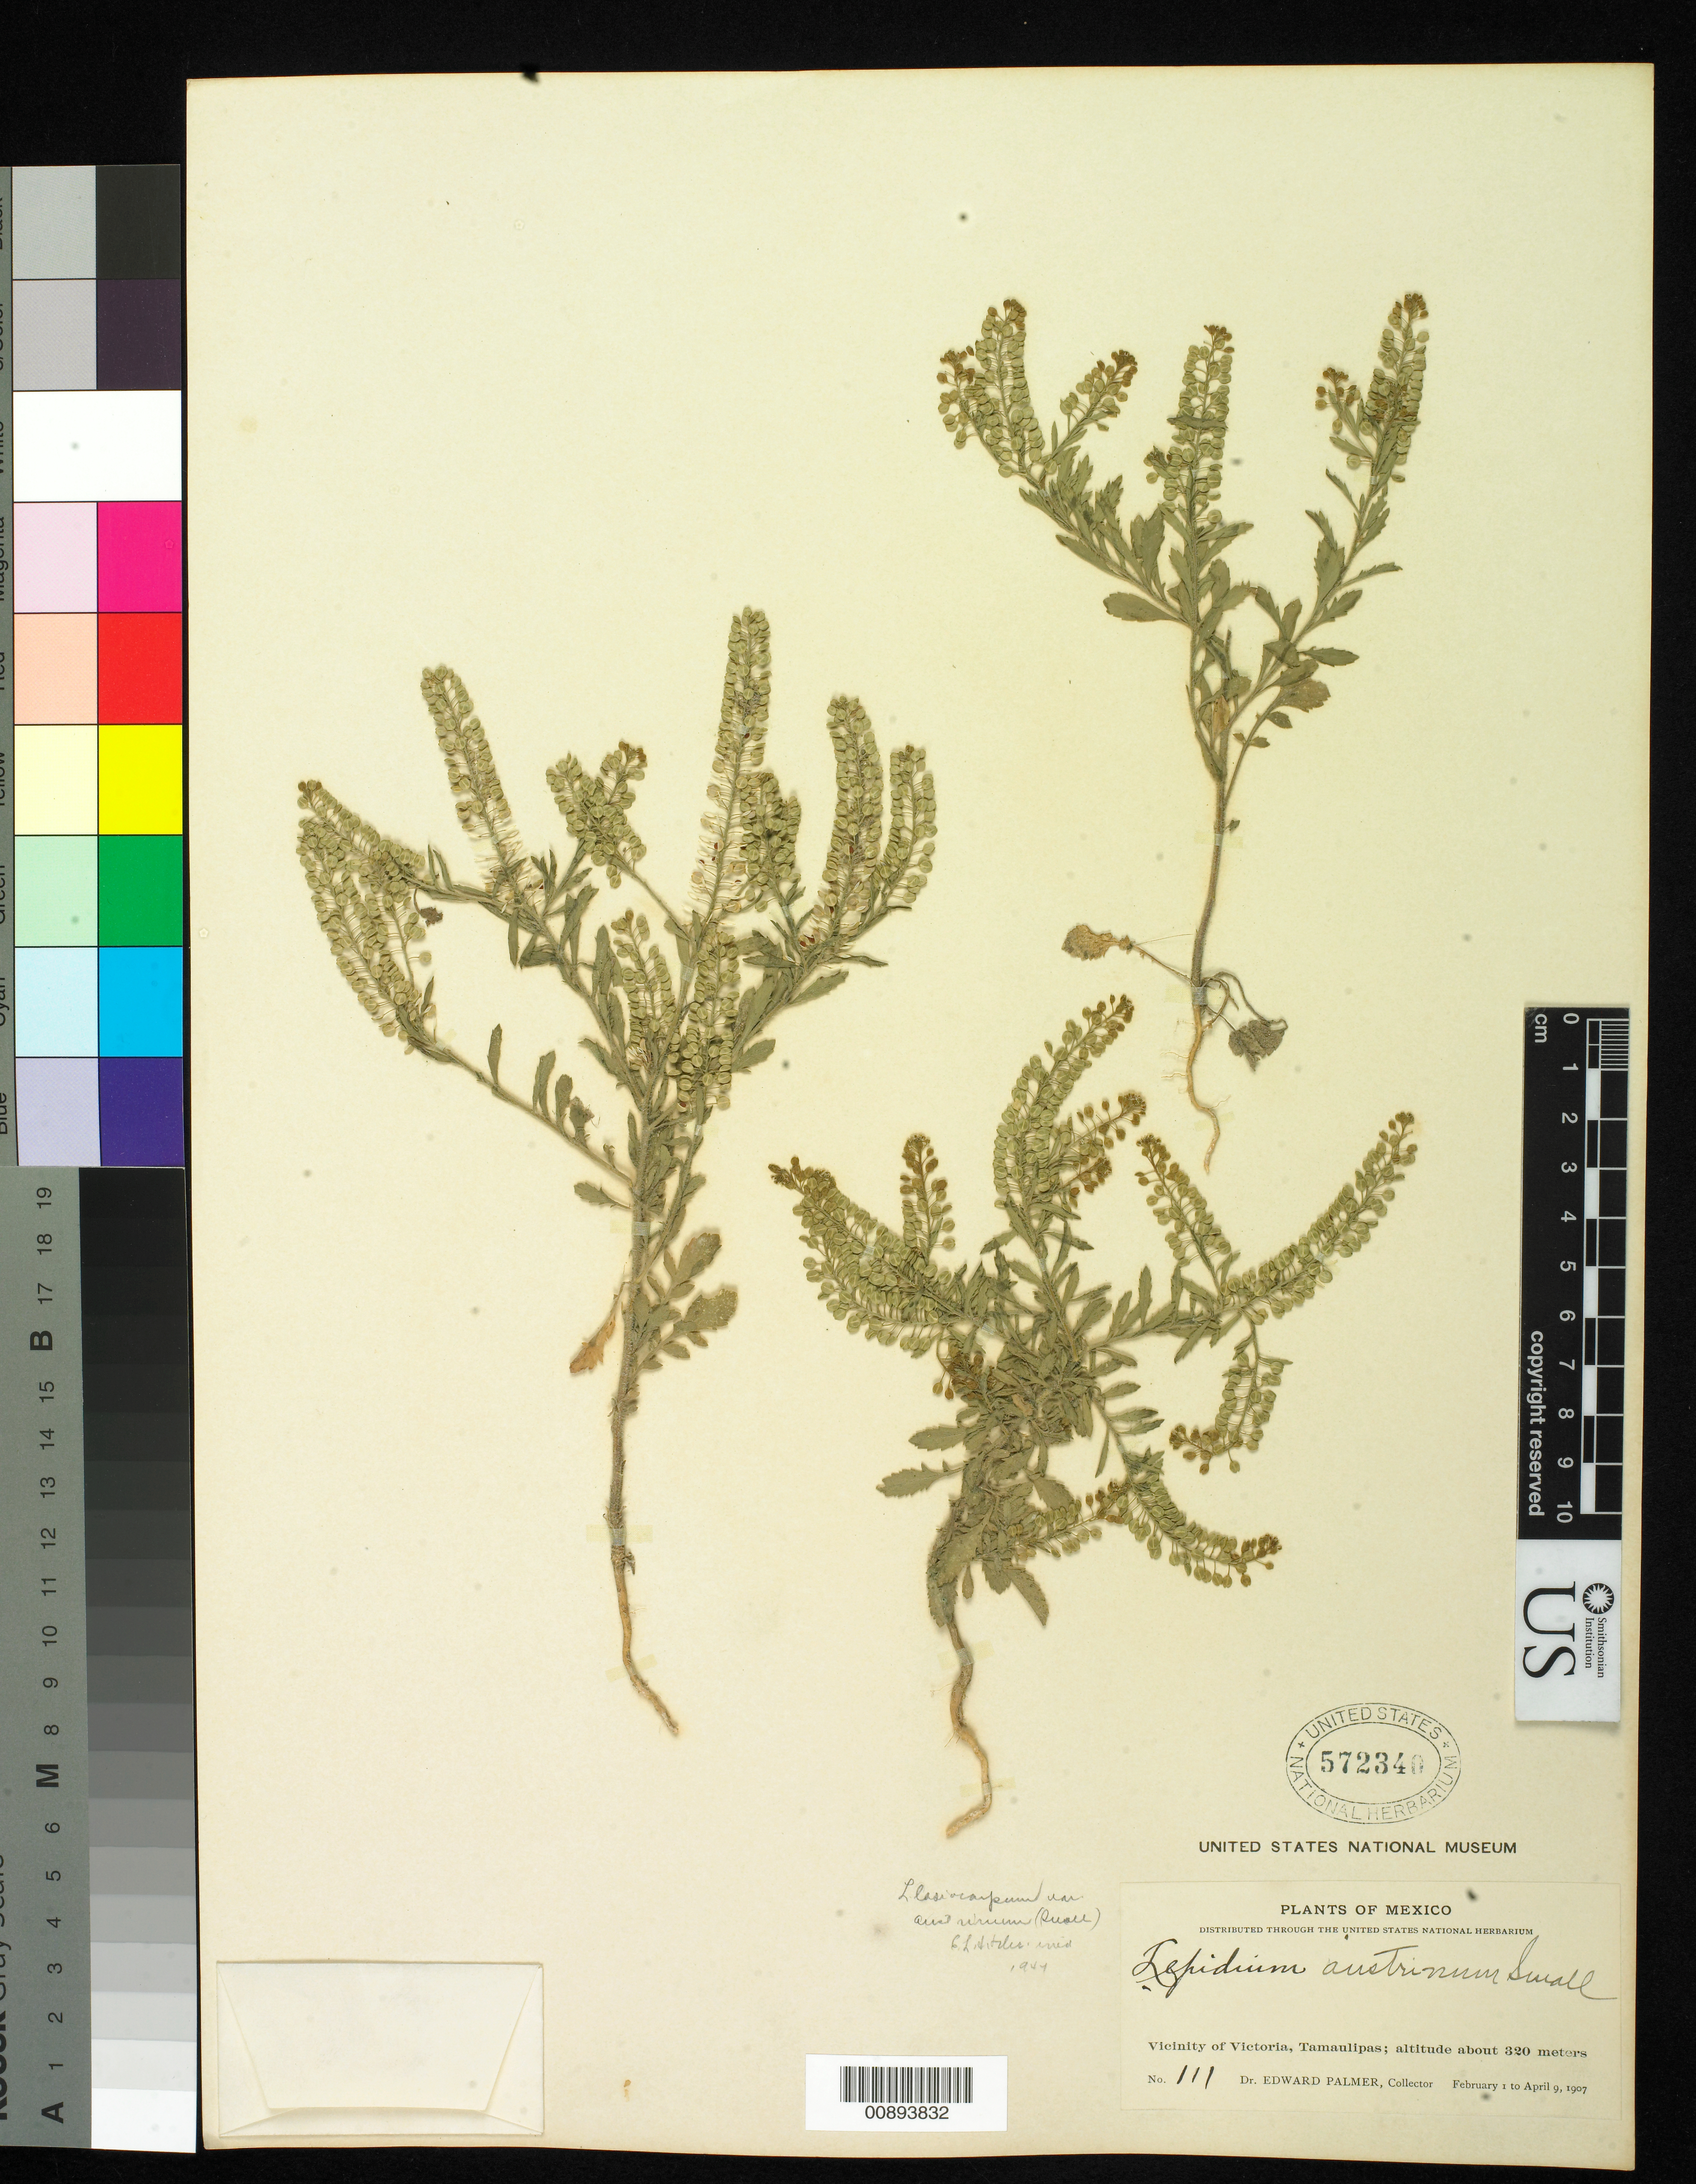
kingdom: Plantae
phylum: Tracheophyta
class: Magnoliopsida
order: Brassicales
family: Brassicaceae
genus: Lepidium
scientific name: Lepidium lasiocarpum var. austrinum (Small) C.L. Hitchc. ined.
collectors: E. Palmer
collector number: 111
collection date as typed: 01 Feb 1907 to 09 Apr 1907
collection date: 1907-02-01/1907-04-09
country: Mexico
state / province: Tamaulipas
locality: Vicinity of Victoria.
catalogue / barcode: US 572340